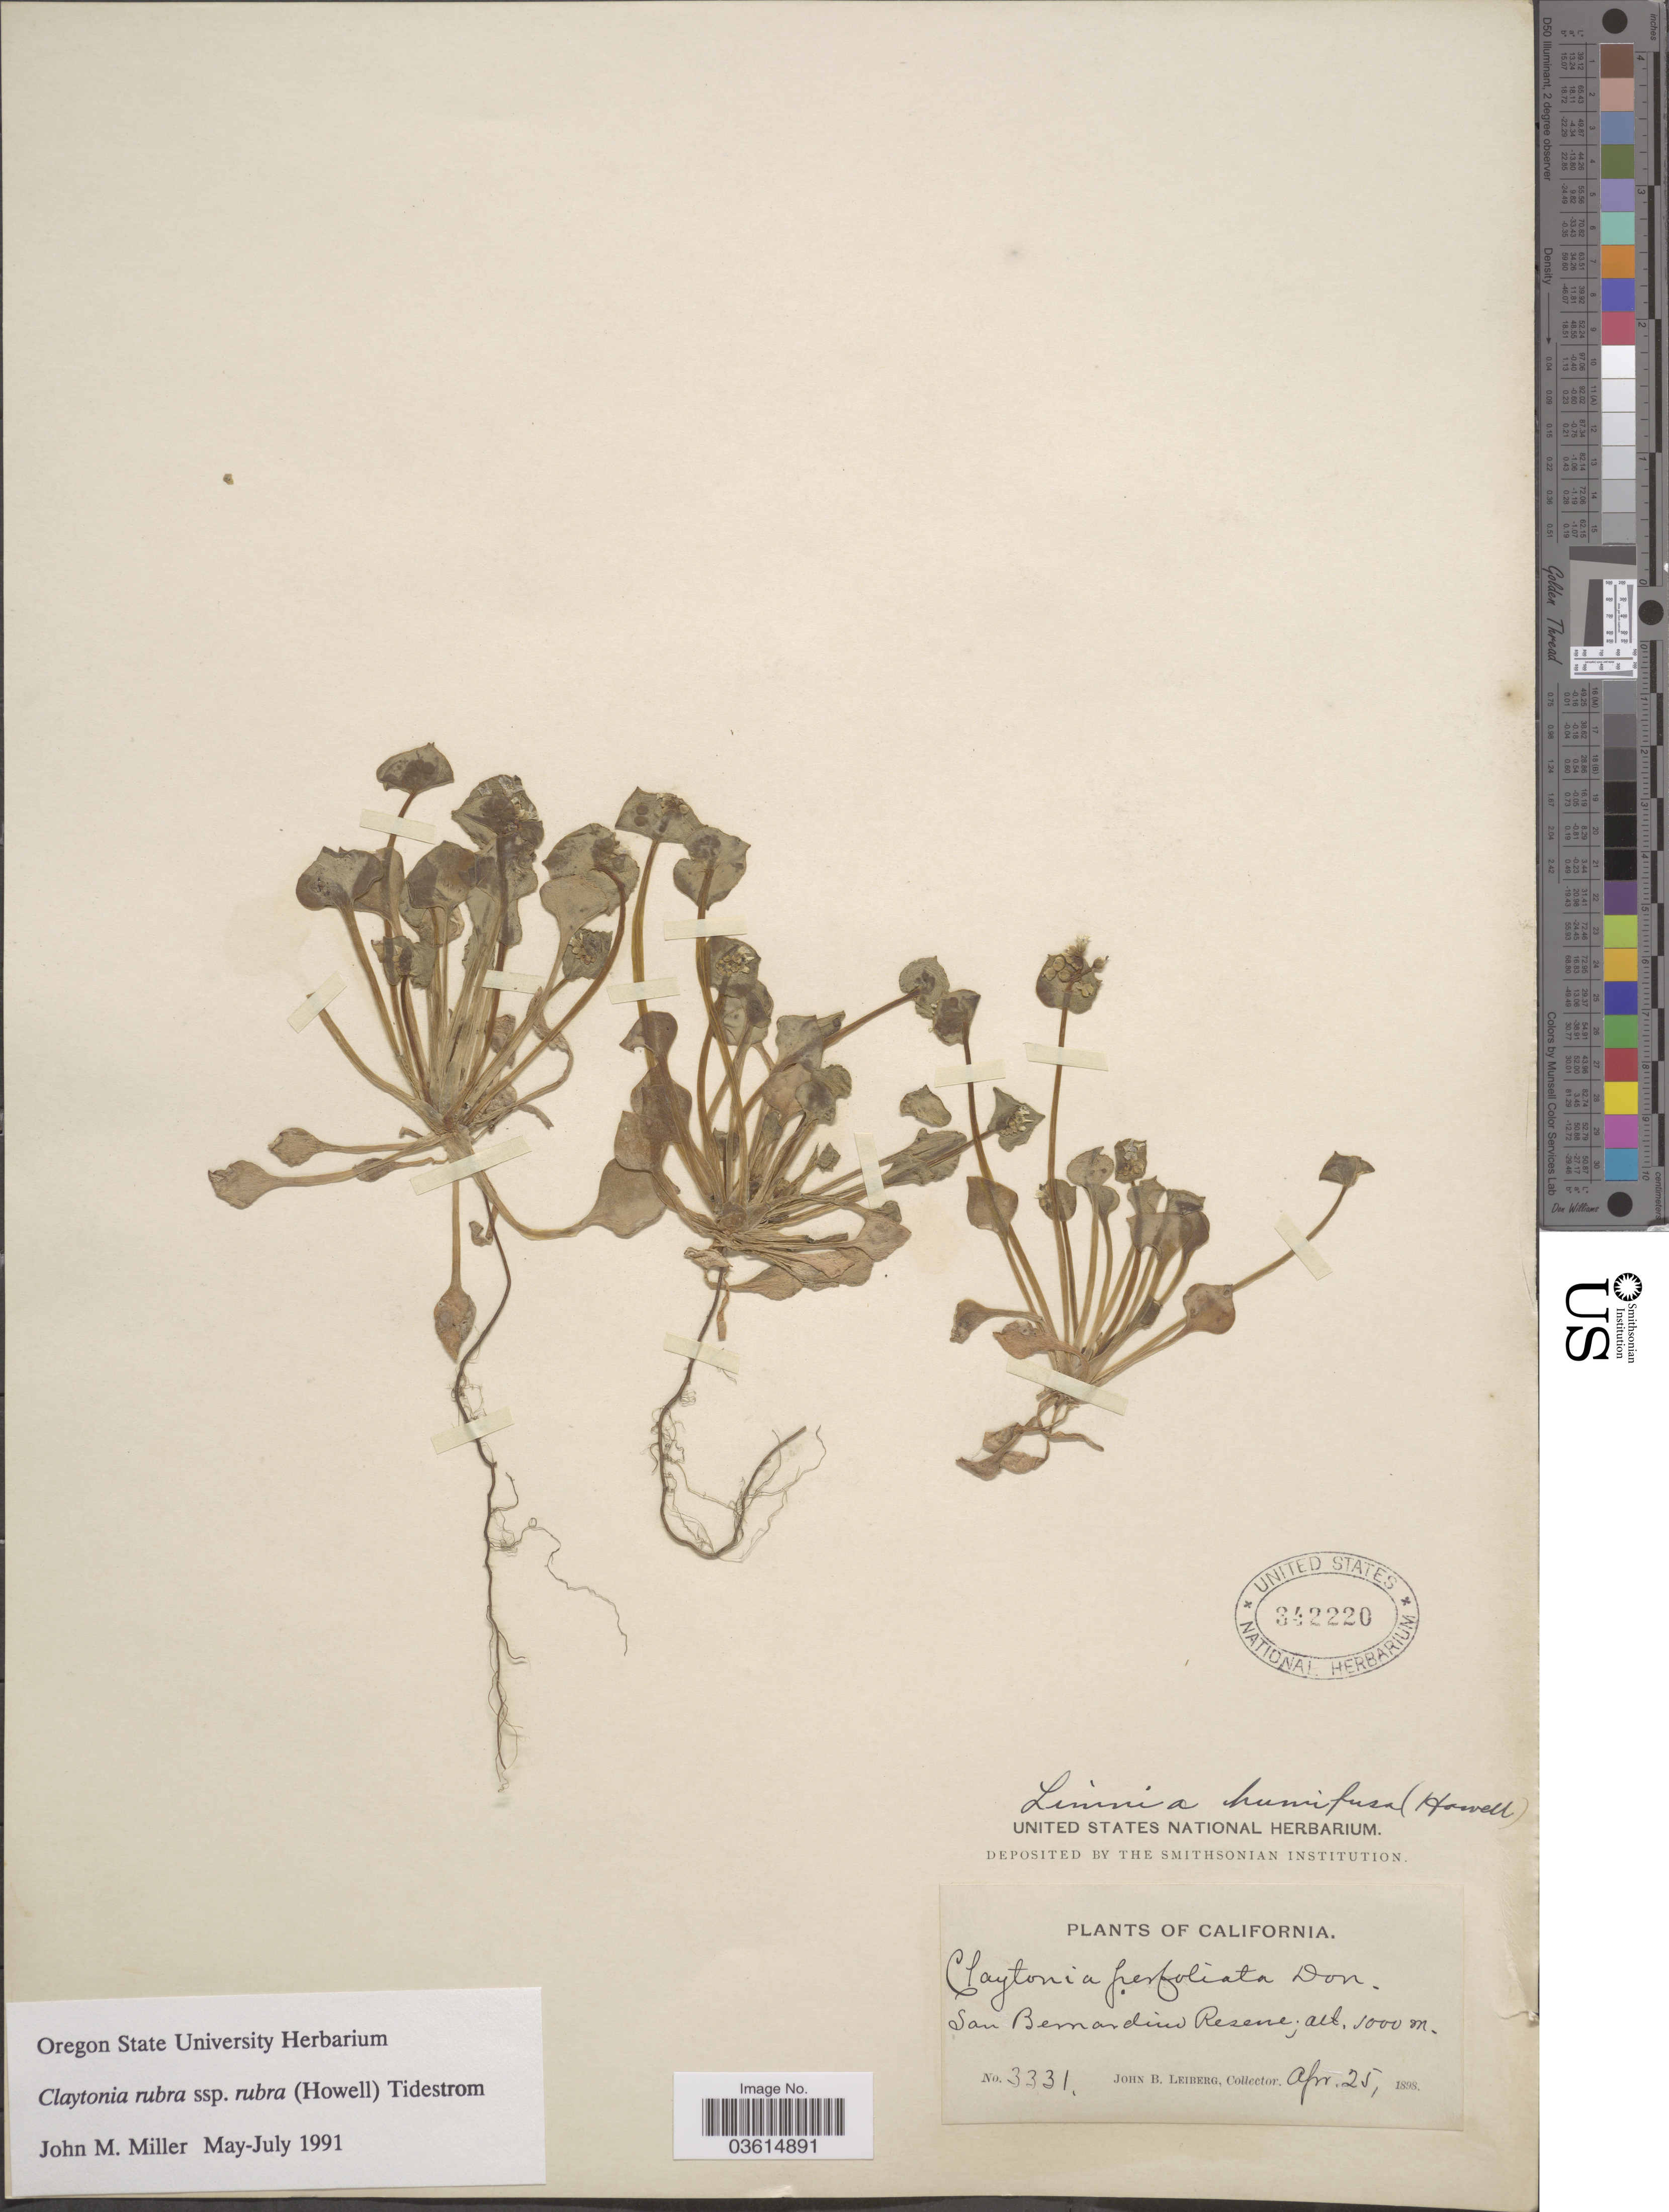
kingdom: Plantae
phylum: Tracheophyta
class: Magnoliopsida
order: Caryophyllales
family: Montiaceae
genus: Claytonia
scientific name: Claytonia rubra subsp. rubra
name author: (Howell) Tidestr.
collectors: J. B. Leiberg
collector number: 3331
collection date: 1898-04-25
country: United States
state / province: California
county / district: San Bernardino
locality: San Bernardino Reserve.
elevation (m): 1000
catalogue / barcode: US 342220